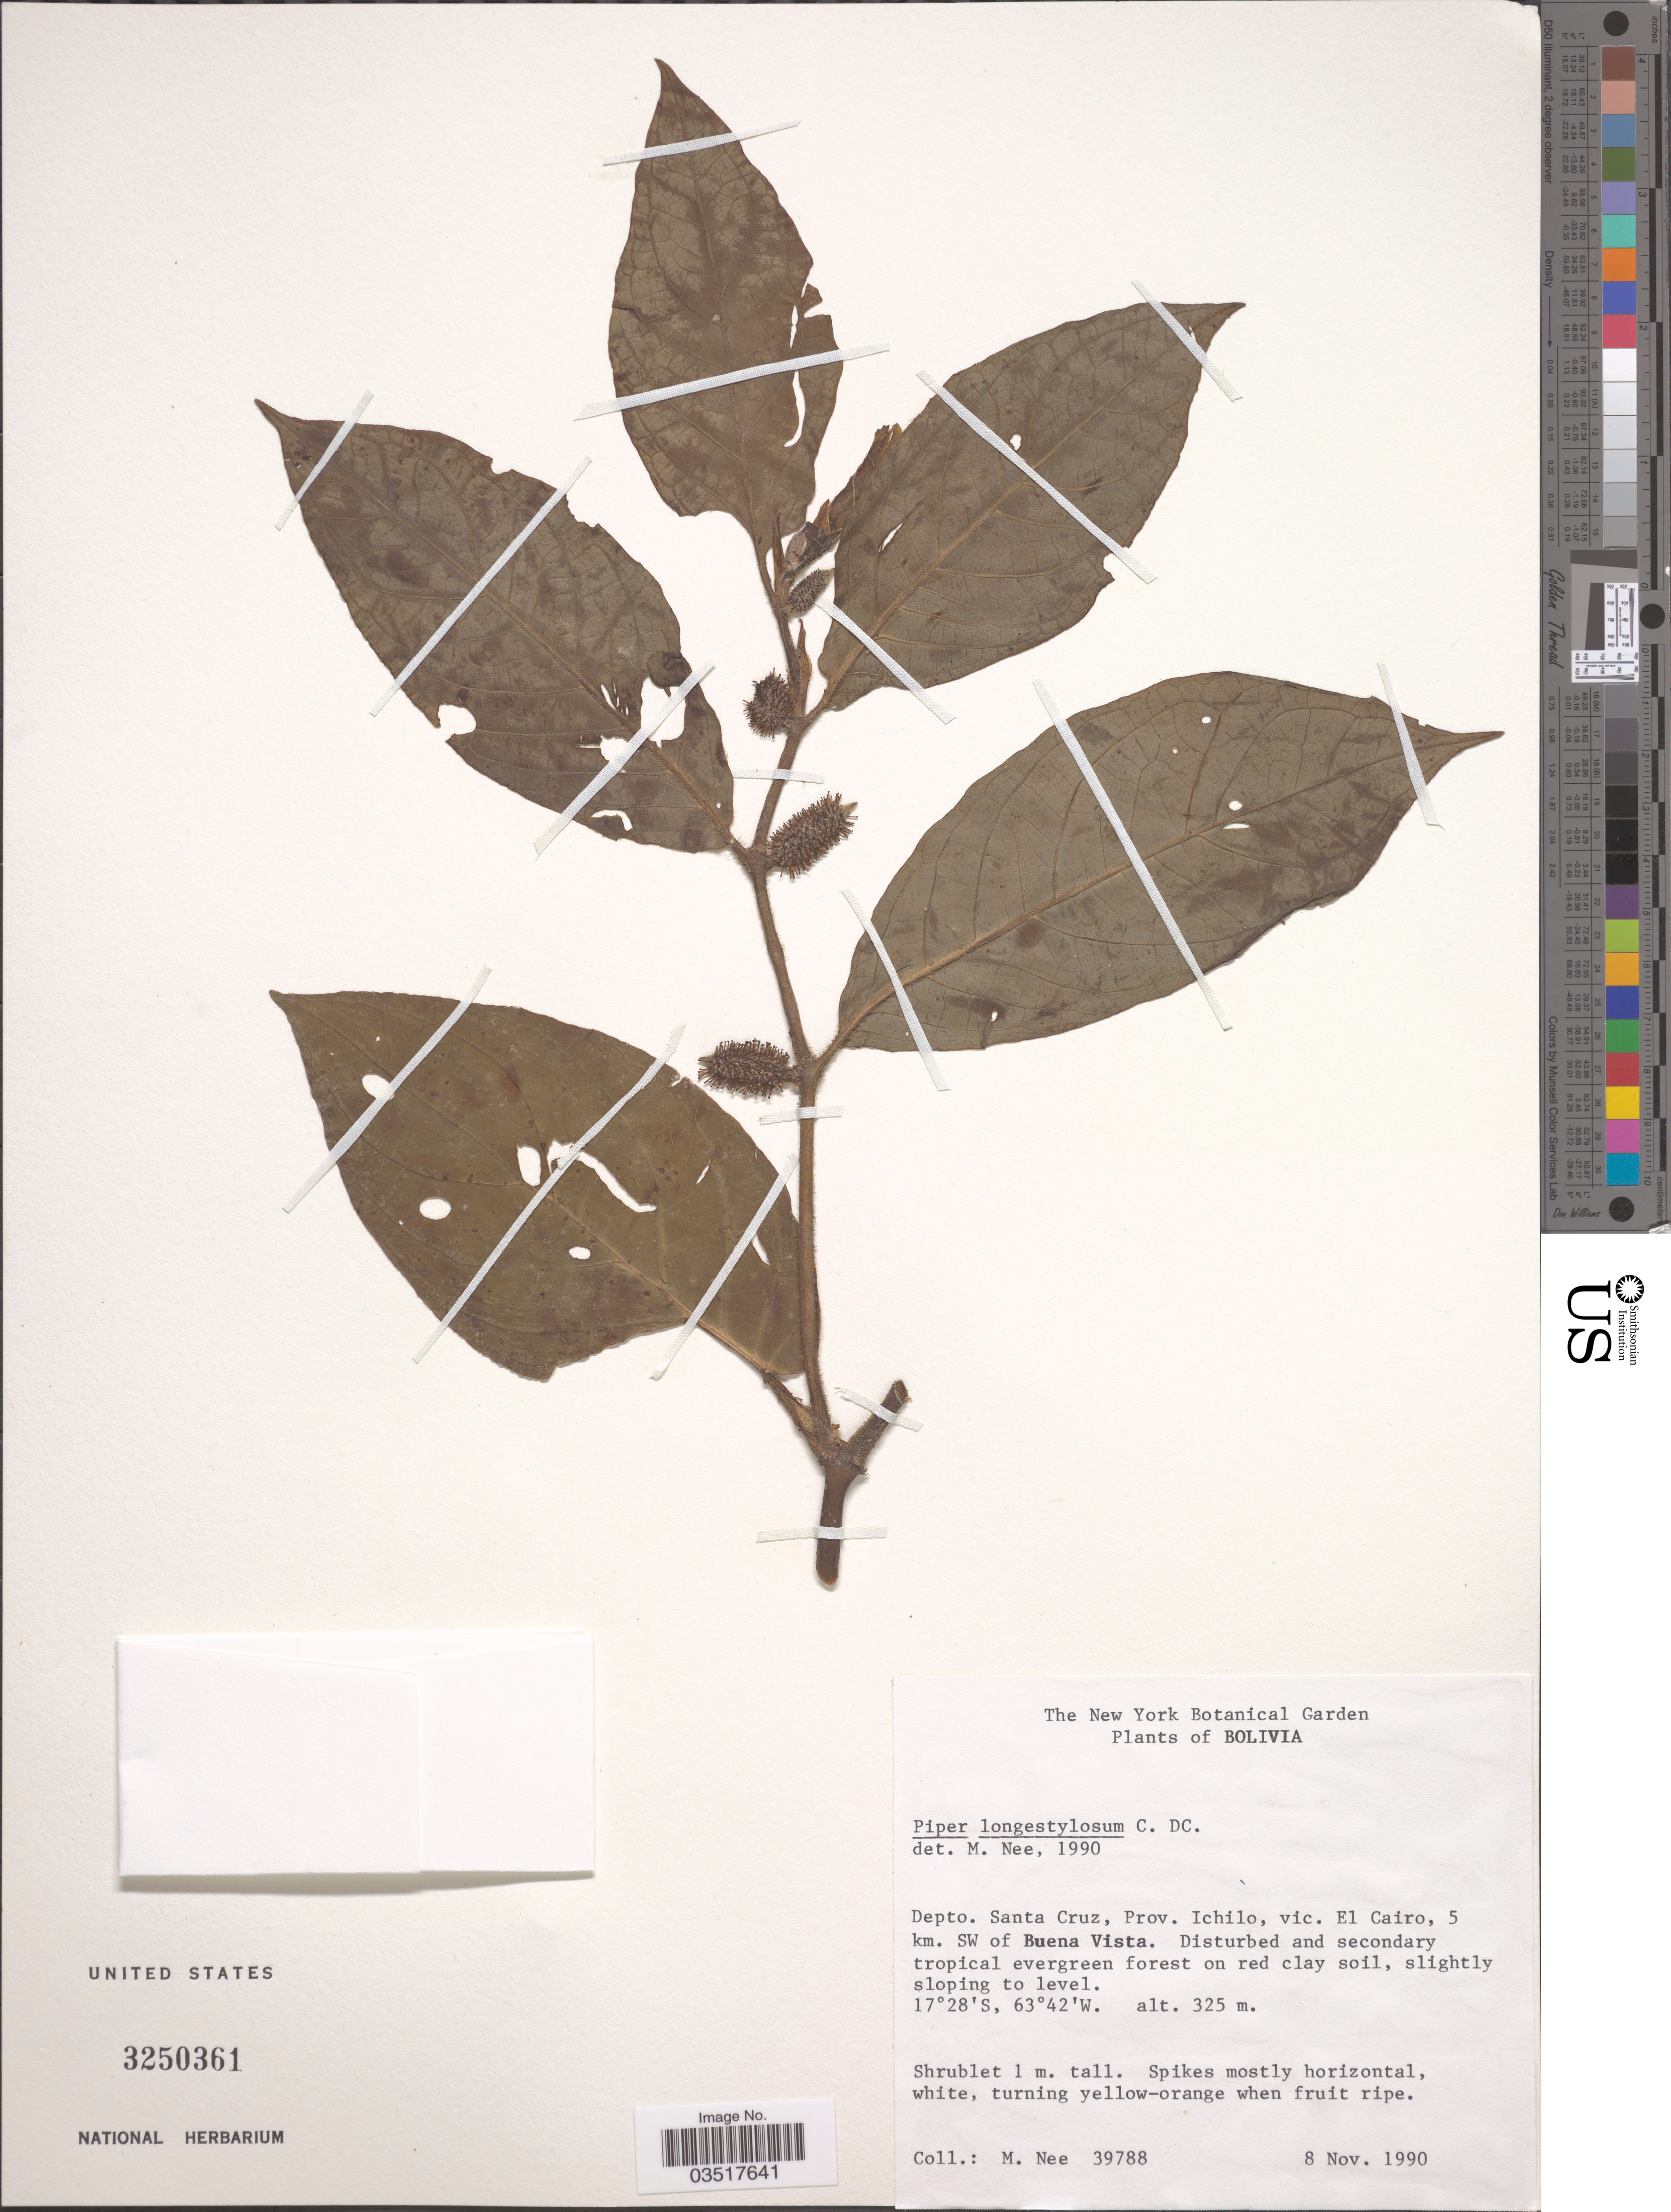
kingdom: Plantae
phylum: Tracheophyta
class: Magnoliopsida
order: Piperales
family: Piperaceae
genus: Piper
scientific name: Piper longistylosum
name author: DC.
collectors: M. Nee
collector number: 39788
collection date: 1990-11-08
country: Bolivia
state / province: Santa Cruz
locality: Depto. Santa Cruz, Prov. Ichilo, vic. El Cairo, 5 km. SW of Buena Vista.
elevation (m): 325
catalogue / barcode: US 3250361